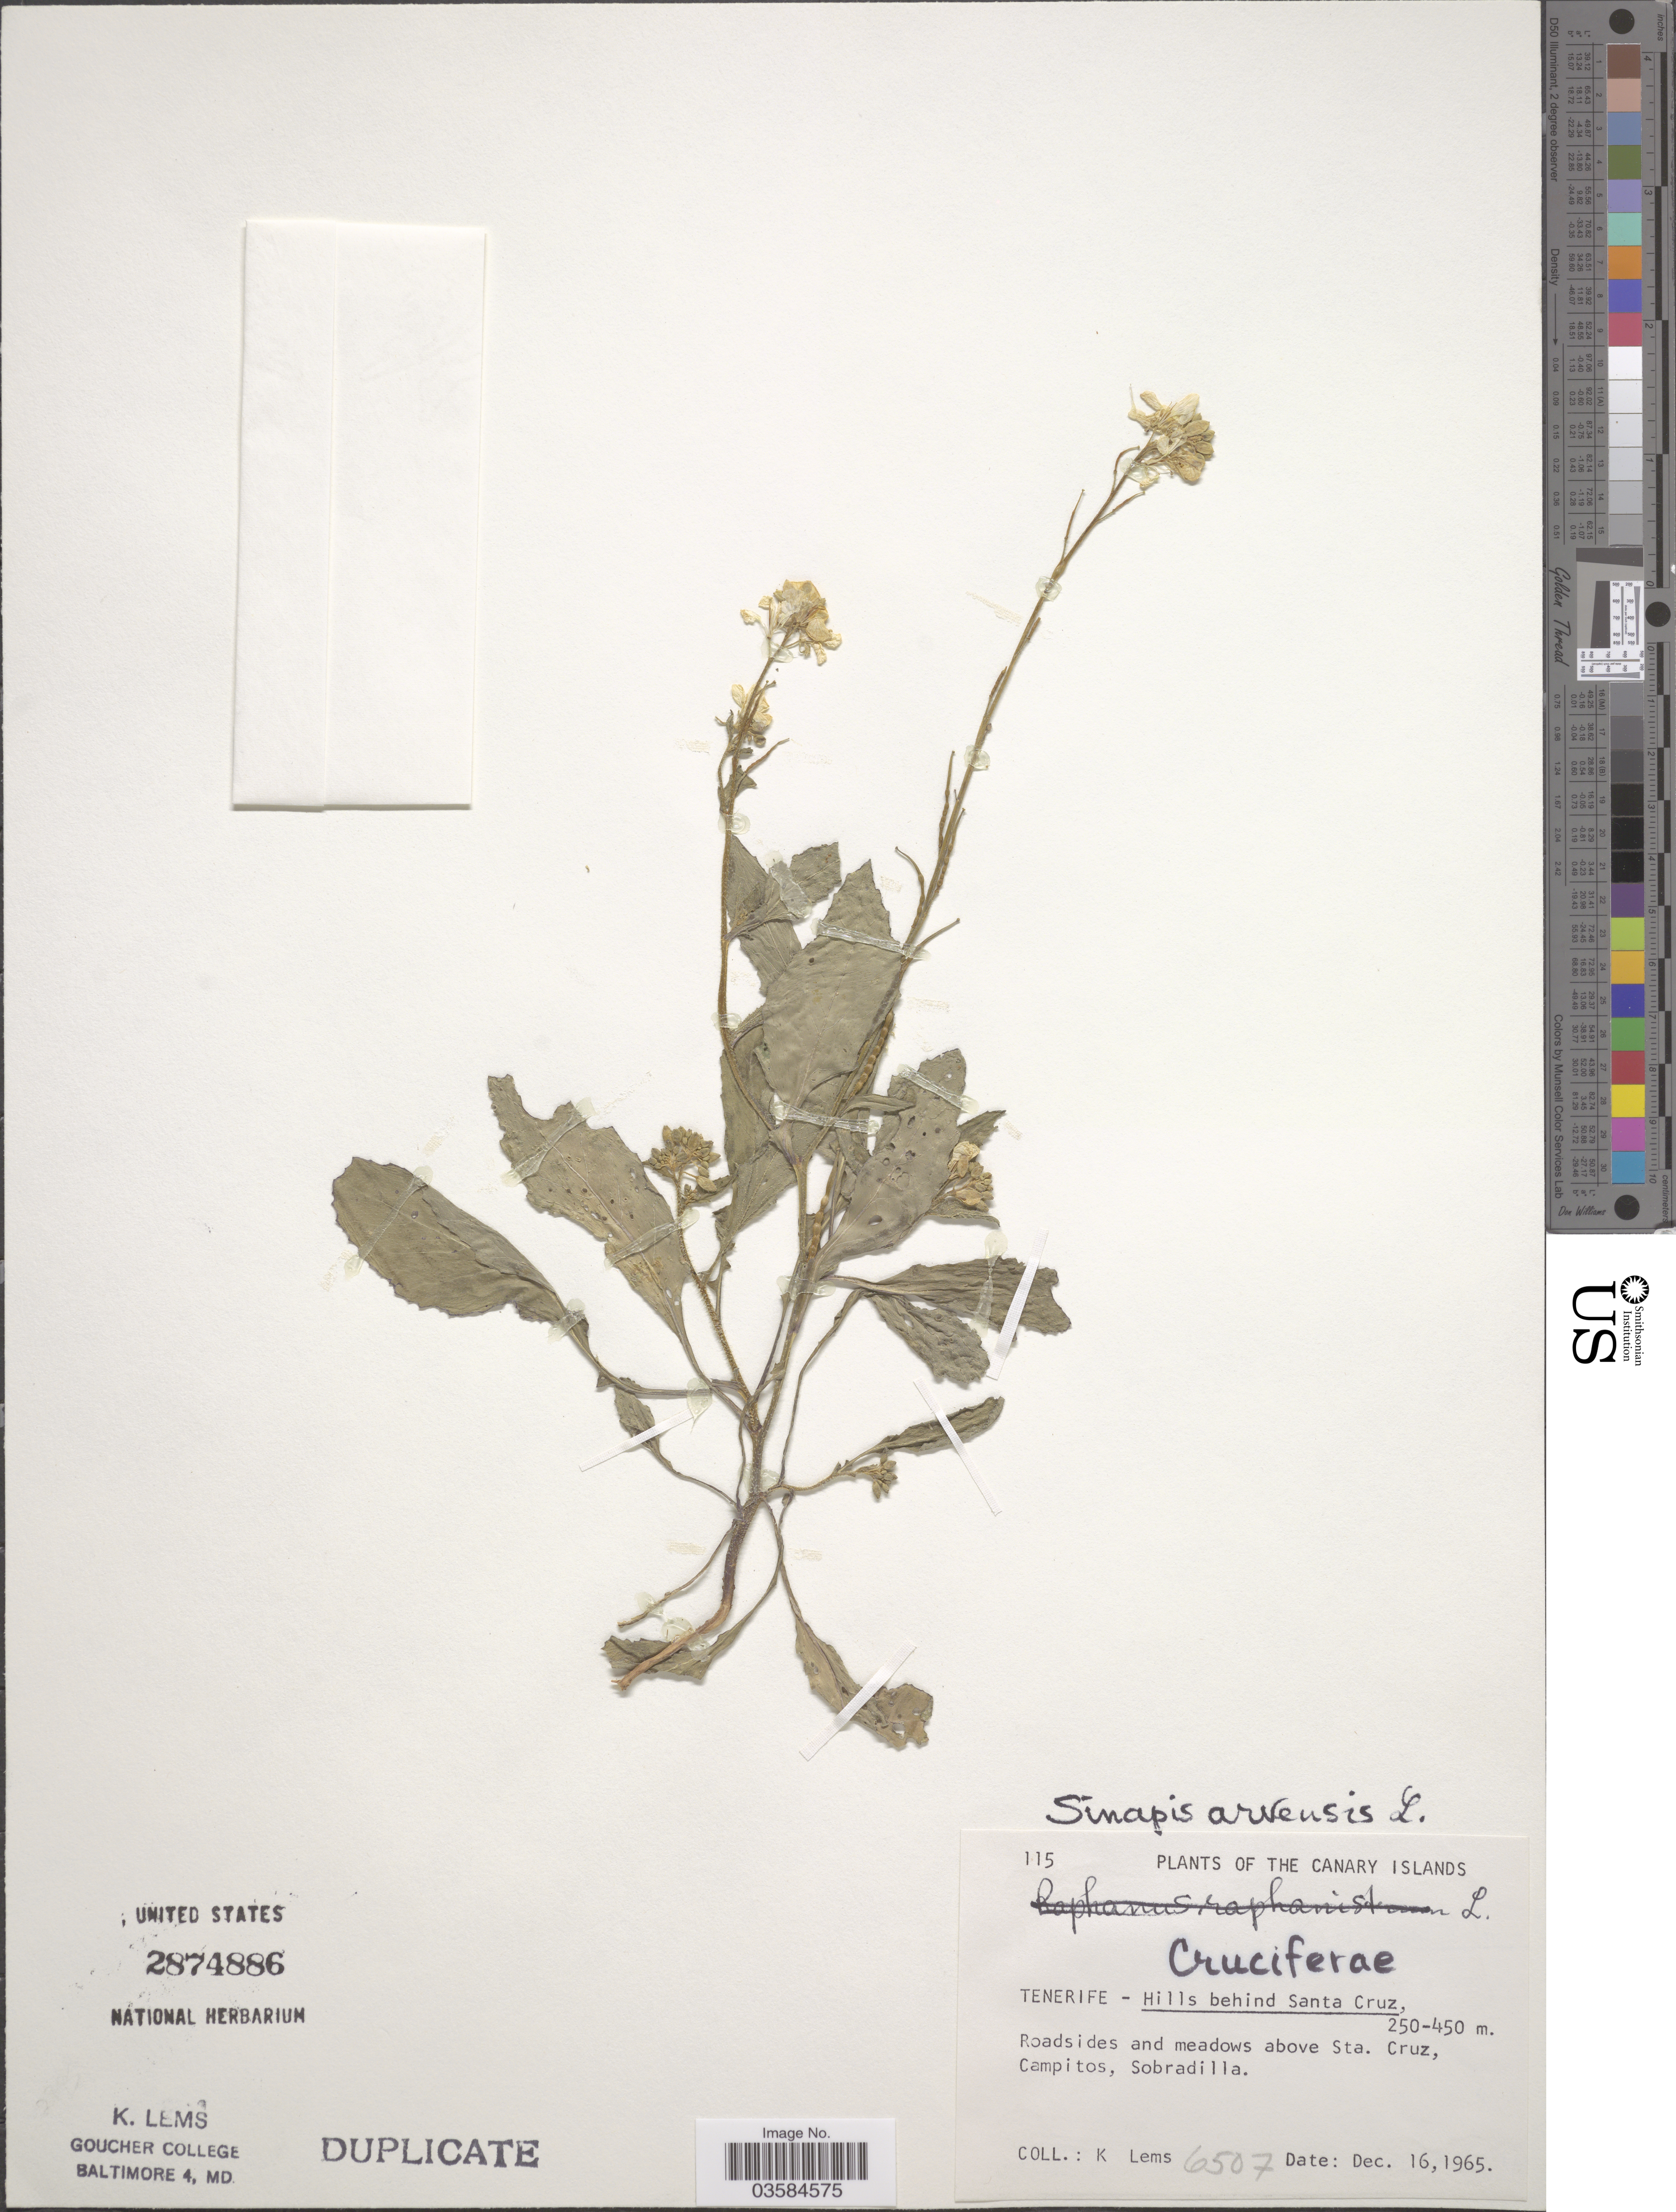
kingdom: Plantae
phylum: Tracheophyta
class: Magnoliopsida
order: Brassicales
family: Brassicaceae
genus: Sinapis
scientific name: Sinapis arvensis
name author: L.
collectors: K. Lems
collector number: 6507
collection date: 1965-12-16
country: Spain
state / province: Canarias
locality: The Canary Islands. Tenerife - Hills behind Santa Cruz. Roadsides and meadows above Sta. Cruz, Campitos, Sobradilla.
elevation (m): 250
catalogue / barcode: US 2874886